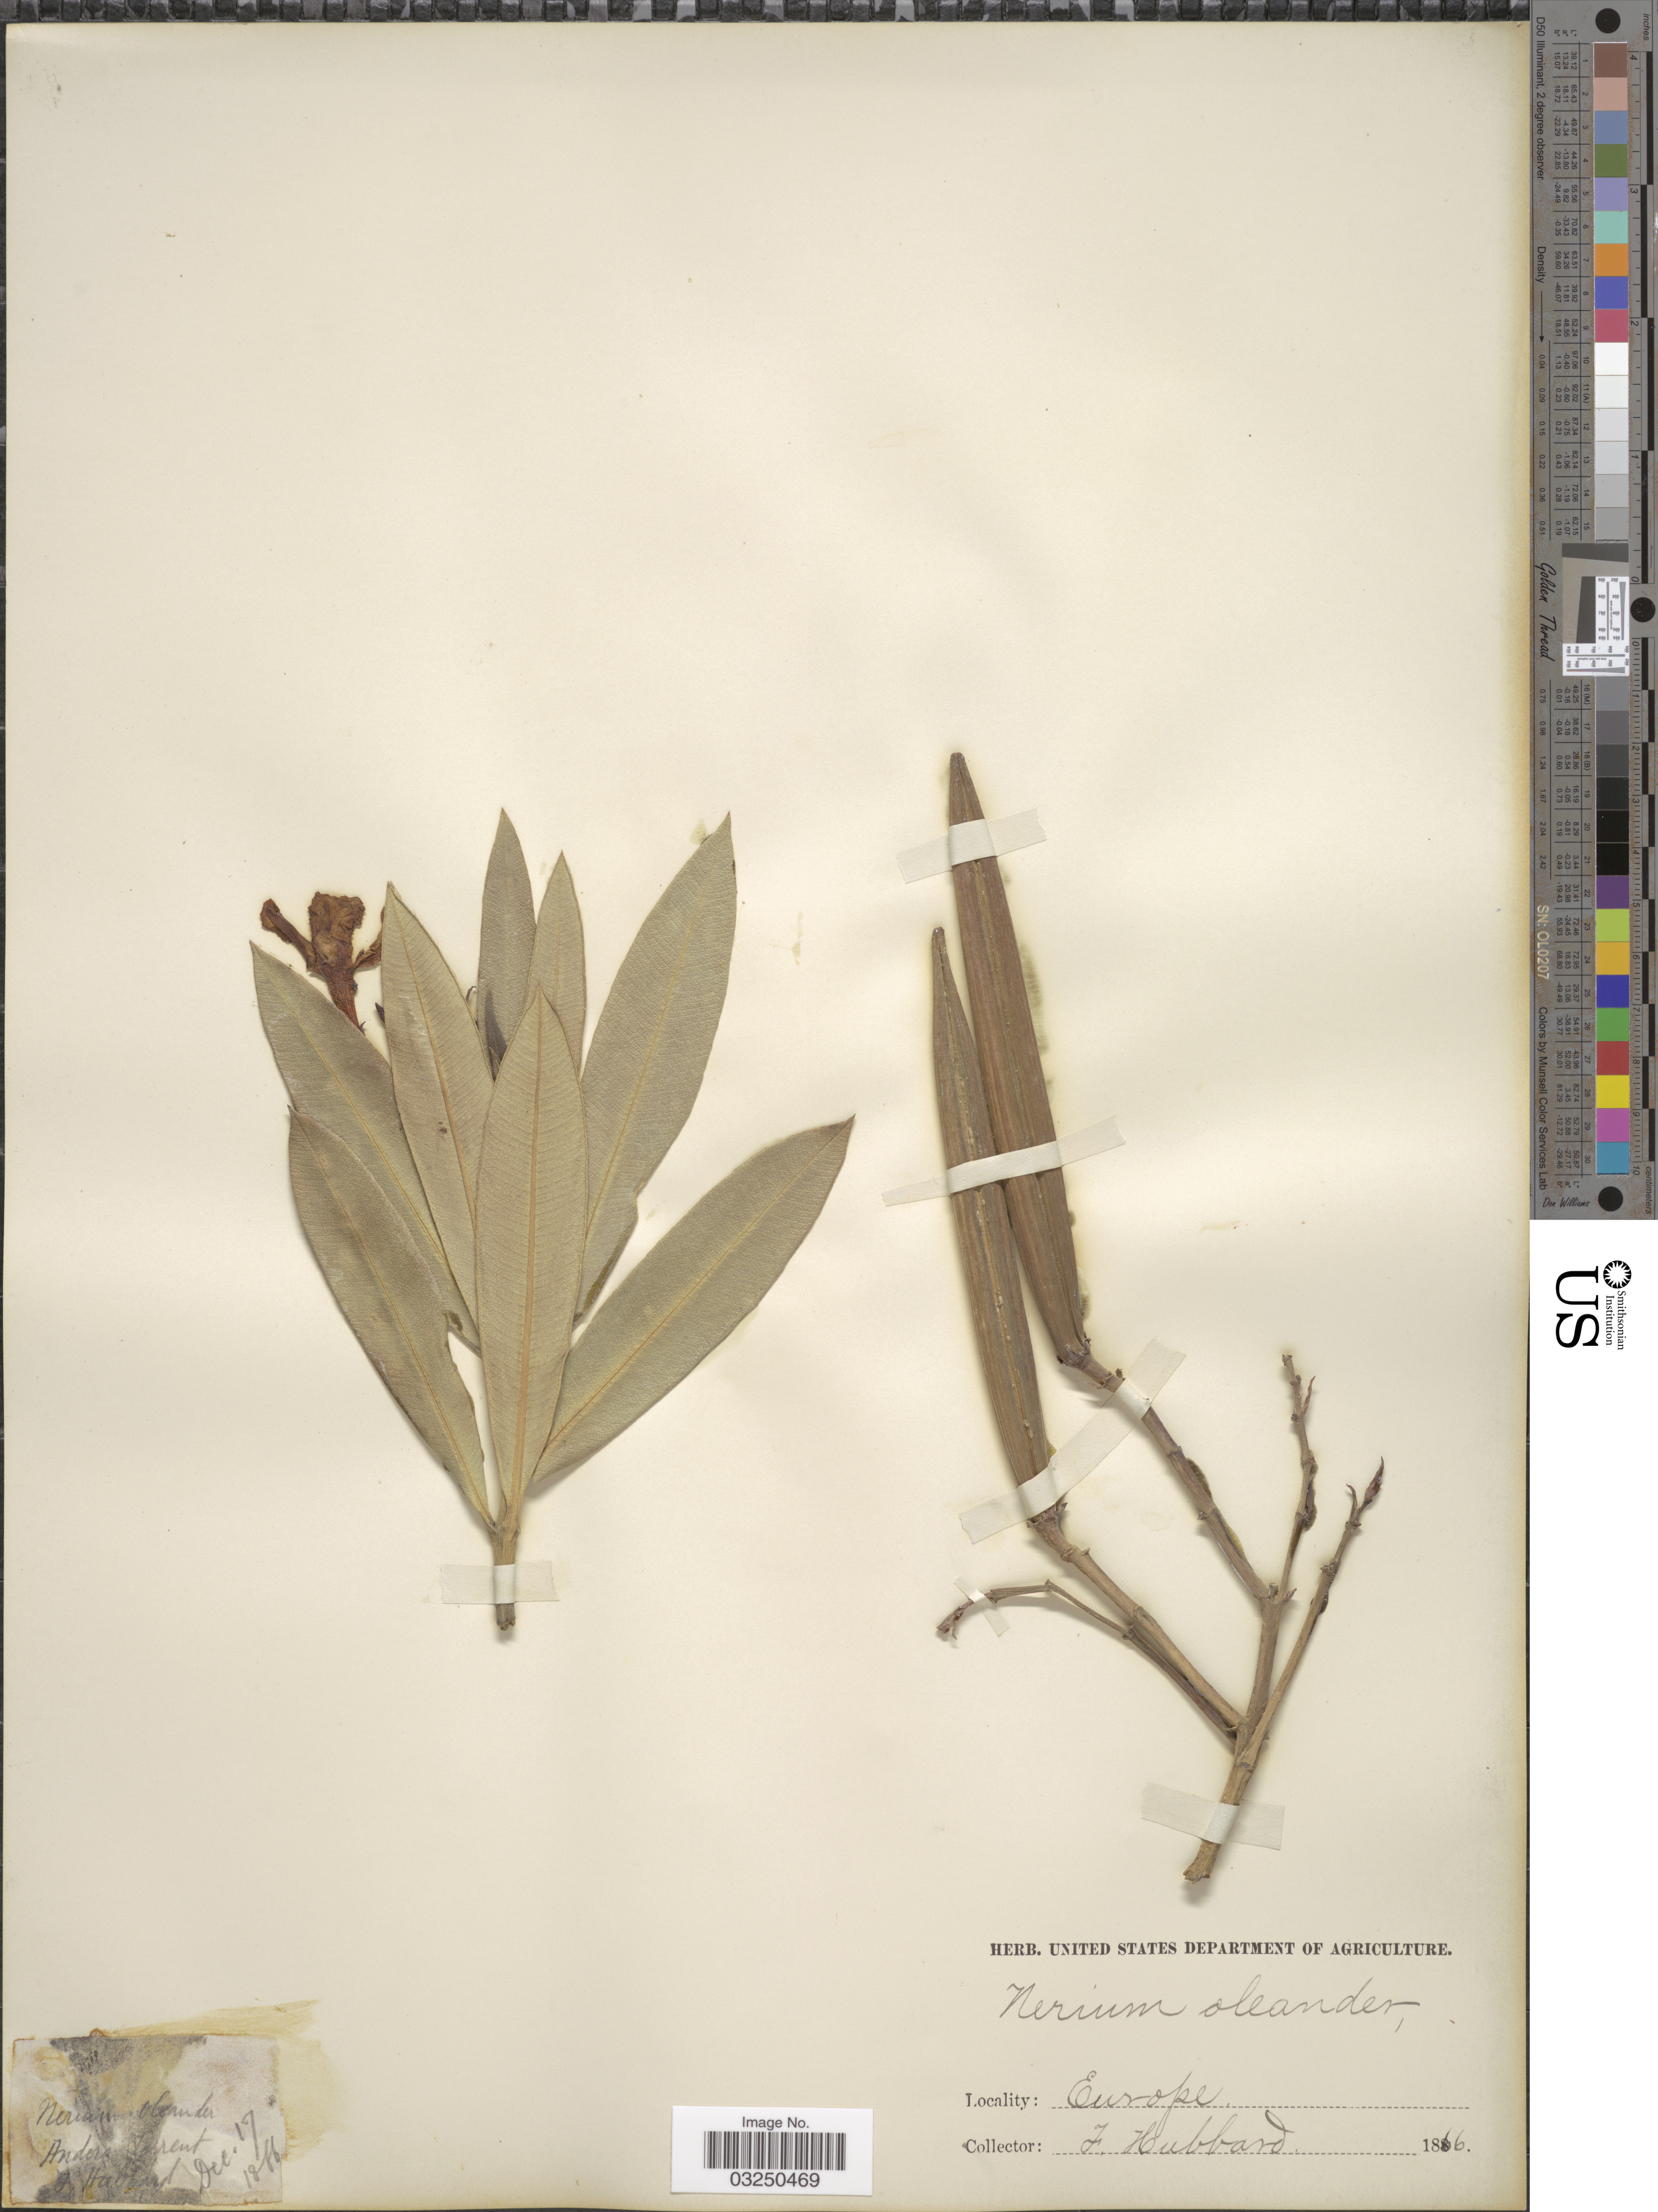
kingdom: Plantae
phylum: Tracheophyta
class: Magnoliopsida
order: Gentianales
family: Apocynaceae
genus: Nerium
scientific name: Nerium oleander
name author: L.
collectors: F. Hubbard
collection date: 1866-12-17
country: Andorra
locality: Andora Torrent.